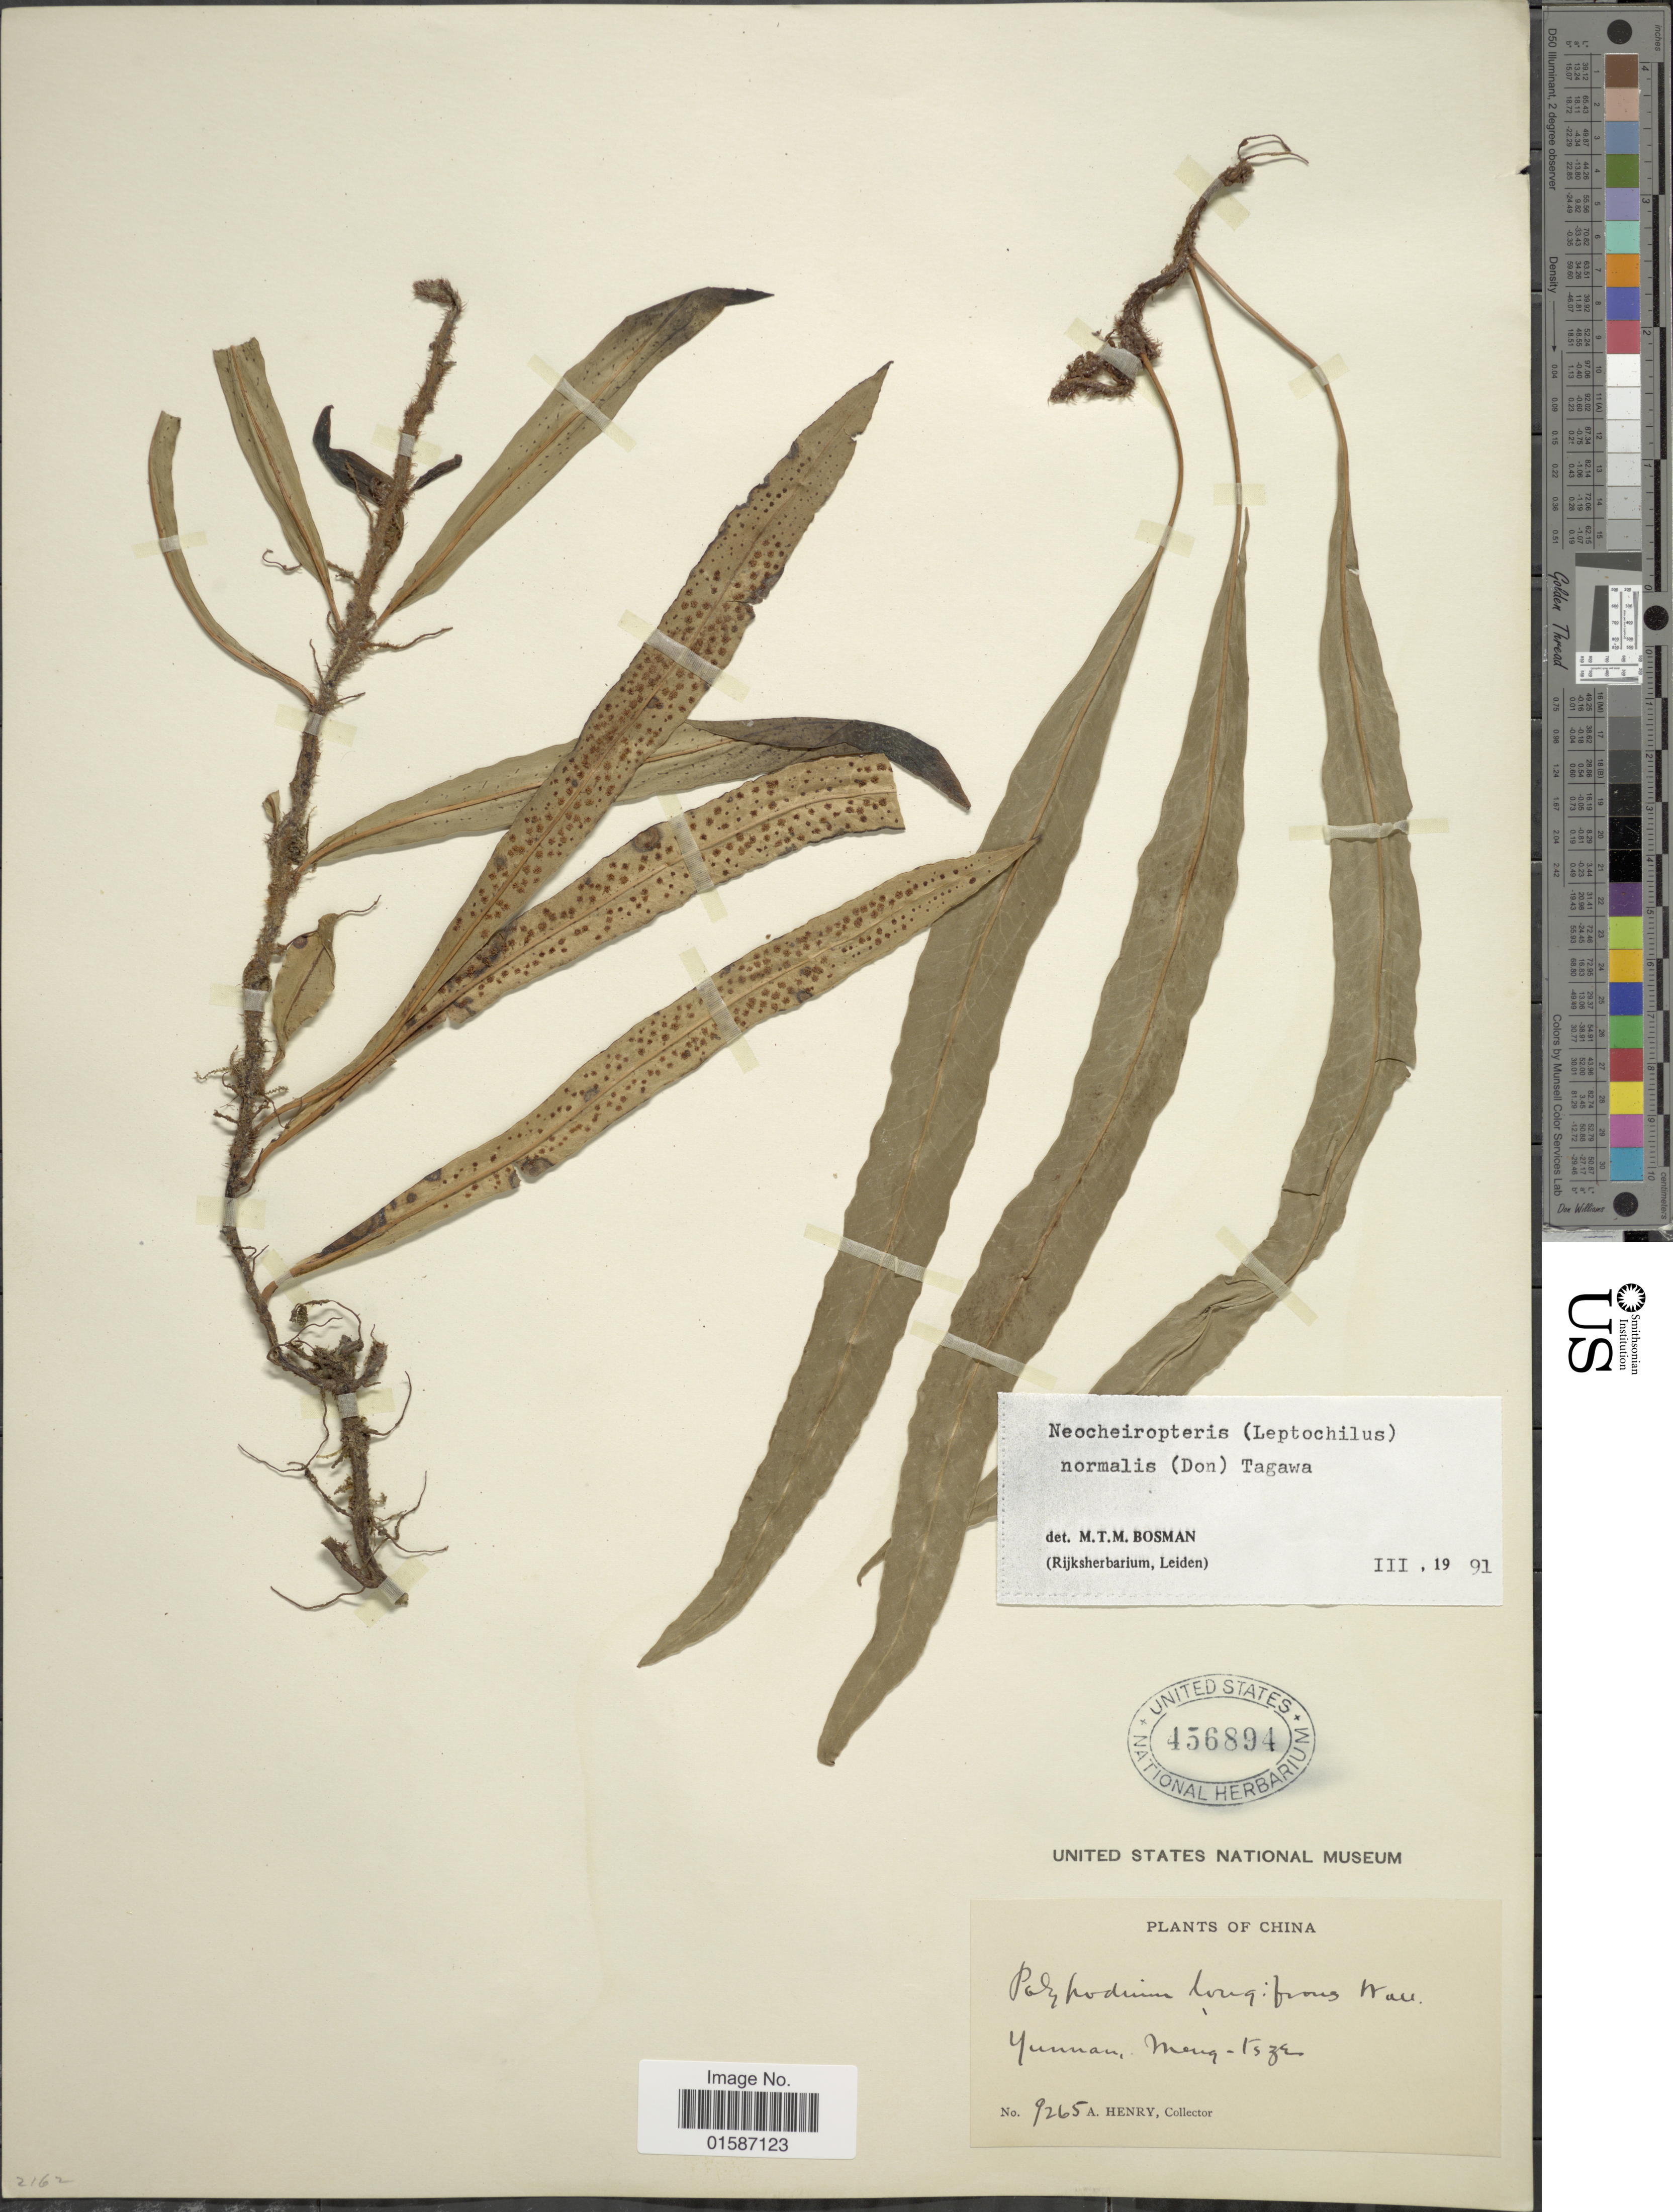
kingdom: Plantae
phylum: Tracheophyta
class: Polypodiopsida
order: Polypodiales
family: Polypodiaceae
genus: Tricholepidium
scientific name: Tricholepidium normale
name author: (D. Don) Ching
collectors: A. Henry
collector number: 9265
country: China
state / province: Yunnan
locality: Meng-tsze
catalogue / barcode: US 456894